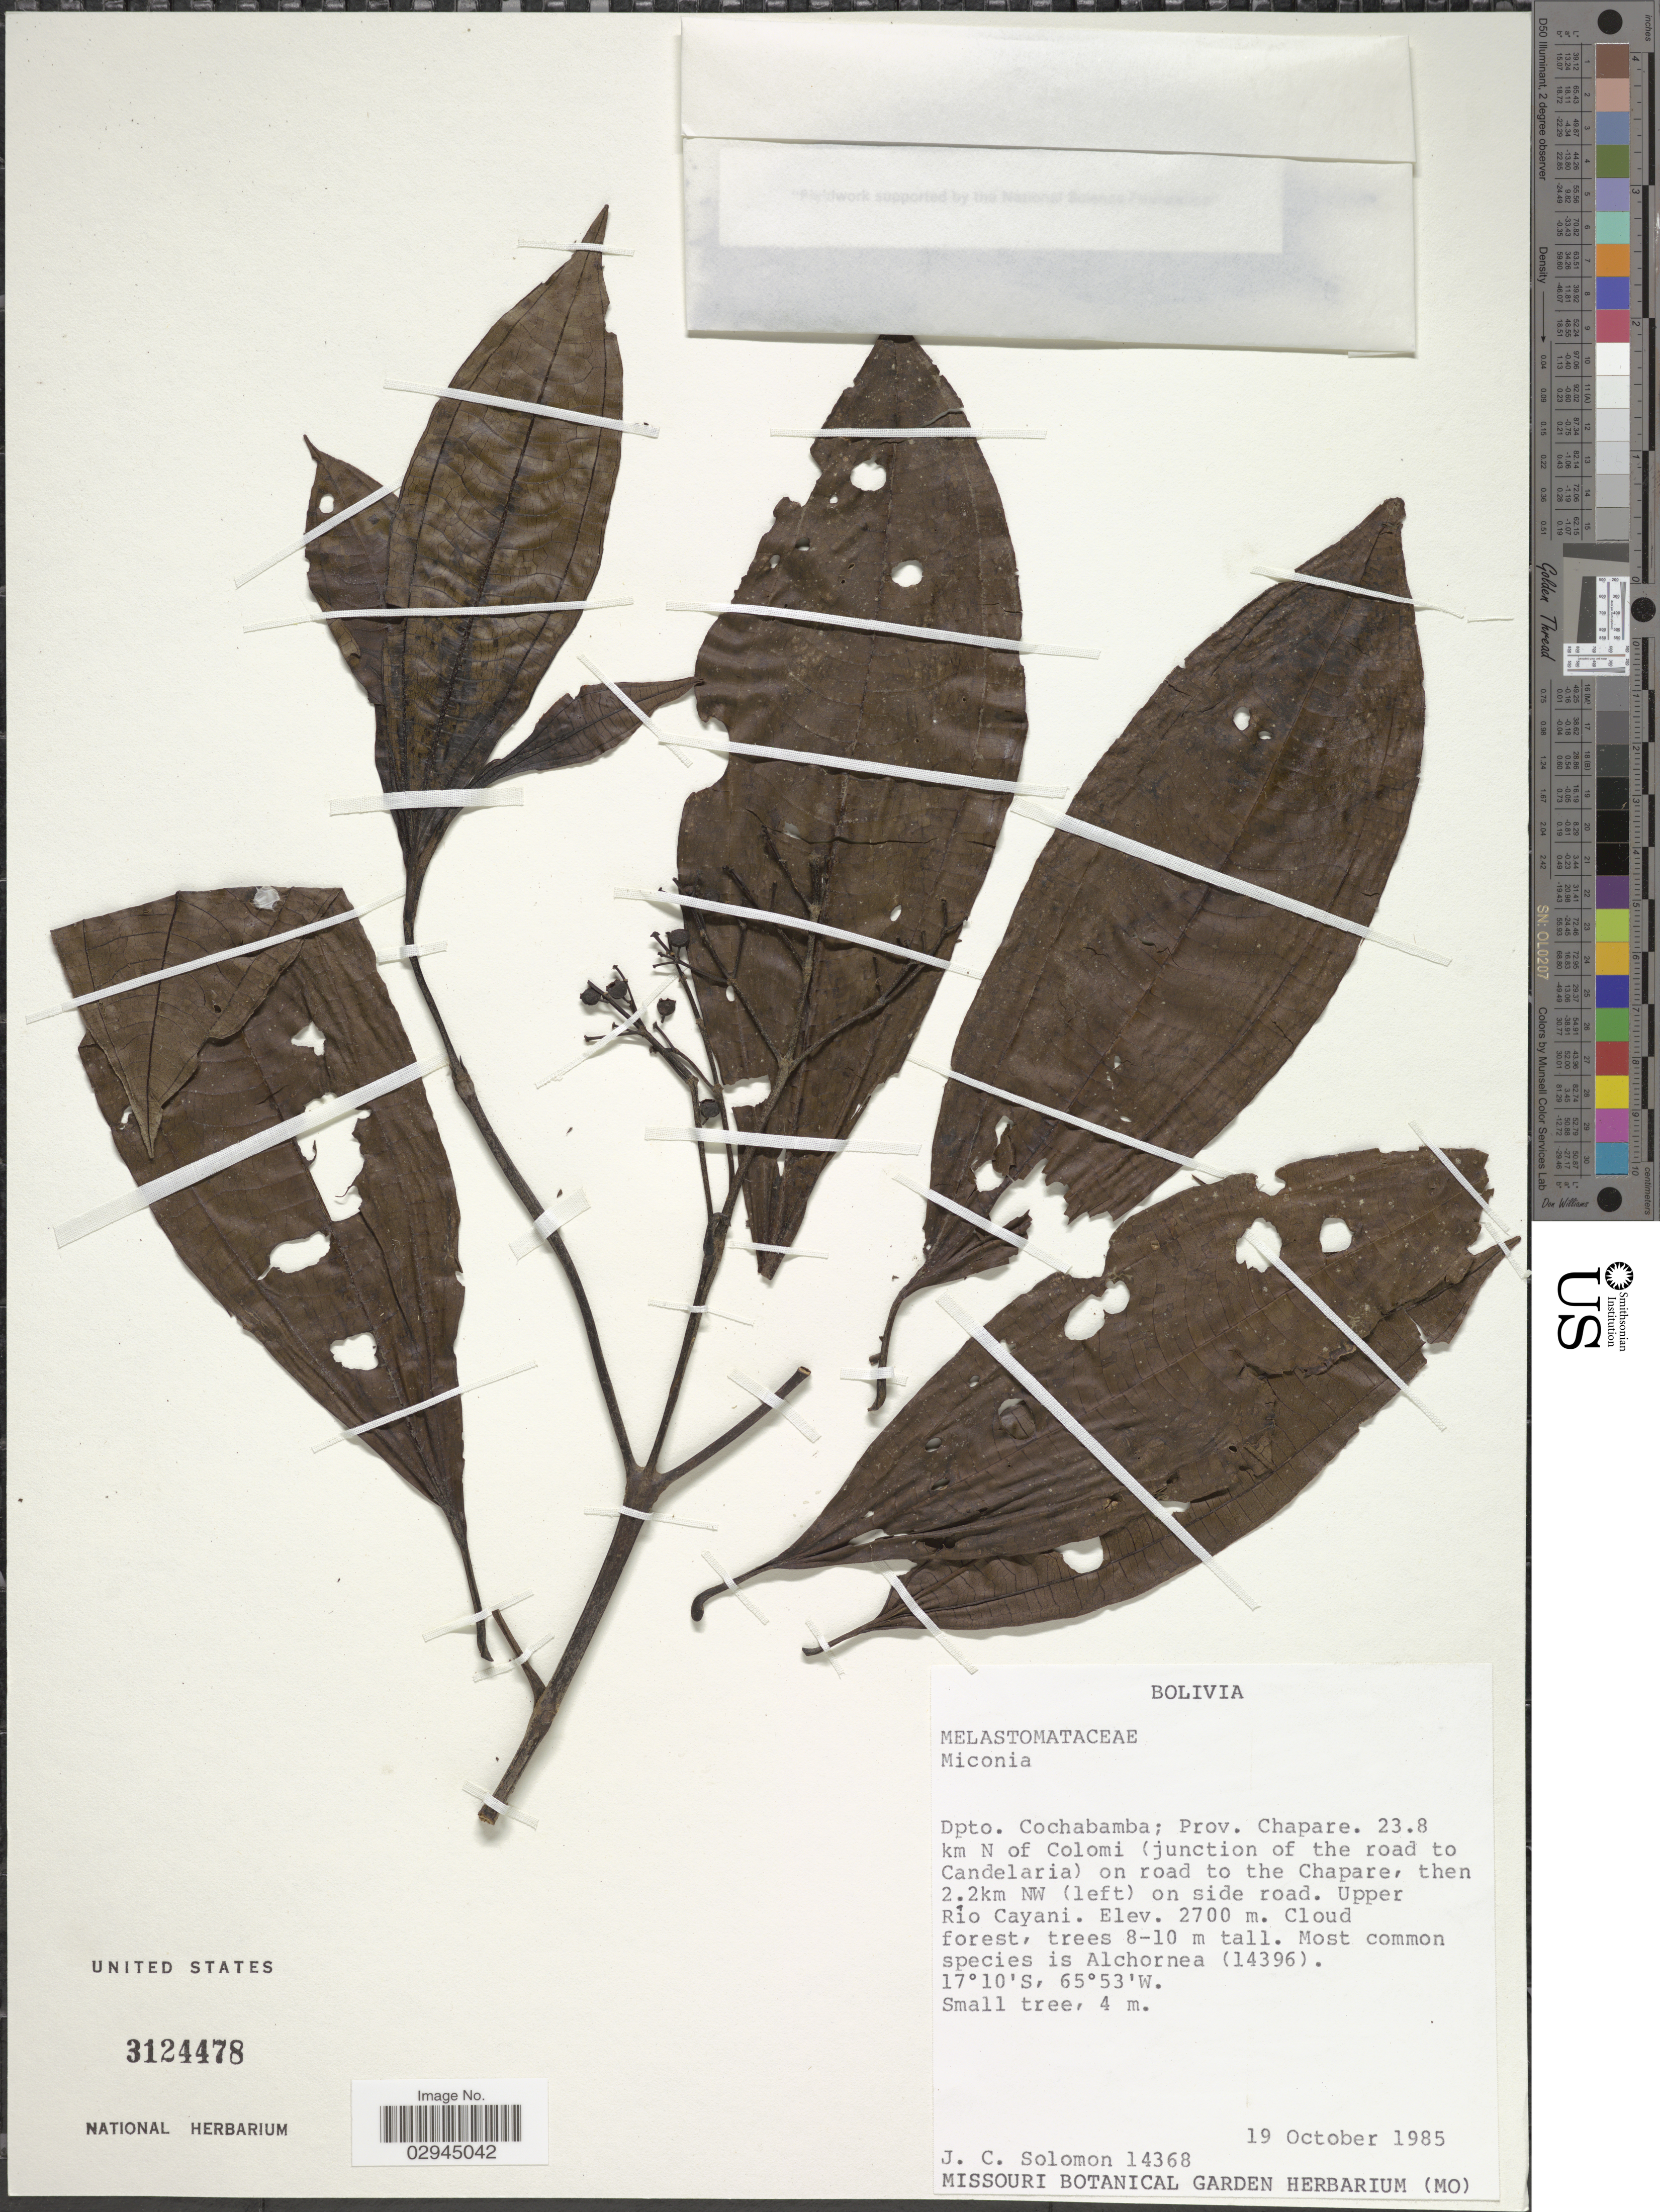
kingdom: Plantae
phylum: Tracheophyta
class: Magnoliopsida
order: Myrtales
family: Melastomataceae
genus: Miconia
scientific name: Miconia sp.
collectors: J. C. Solomon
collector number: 14368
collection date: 1985-10-19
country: Bolivia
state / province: Cochabamba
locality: Prov. Chapare. 23.8 km N of Colomi (junction of the road to Candelaria) on road to the Chapare, then 2.2km NW (left) on side road. Upper Río Cayani.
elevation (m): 2700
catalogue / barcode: US 3124478